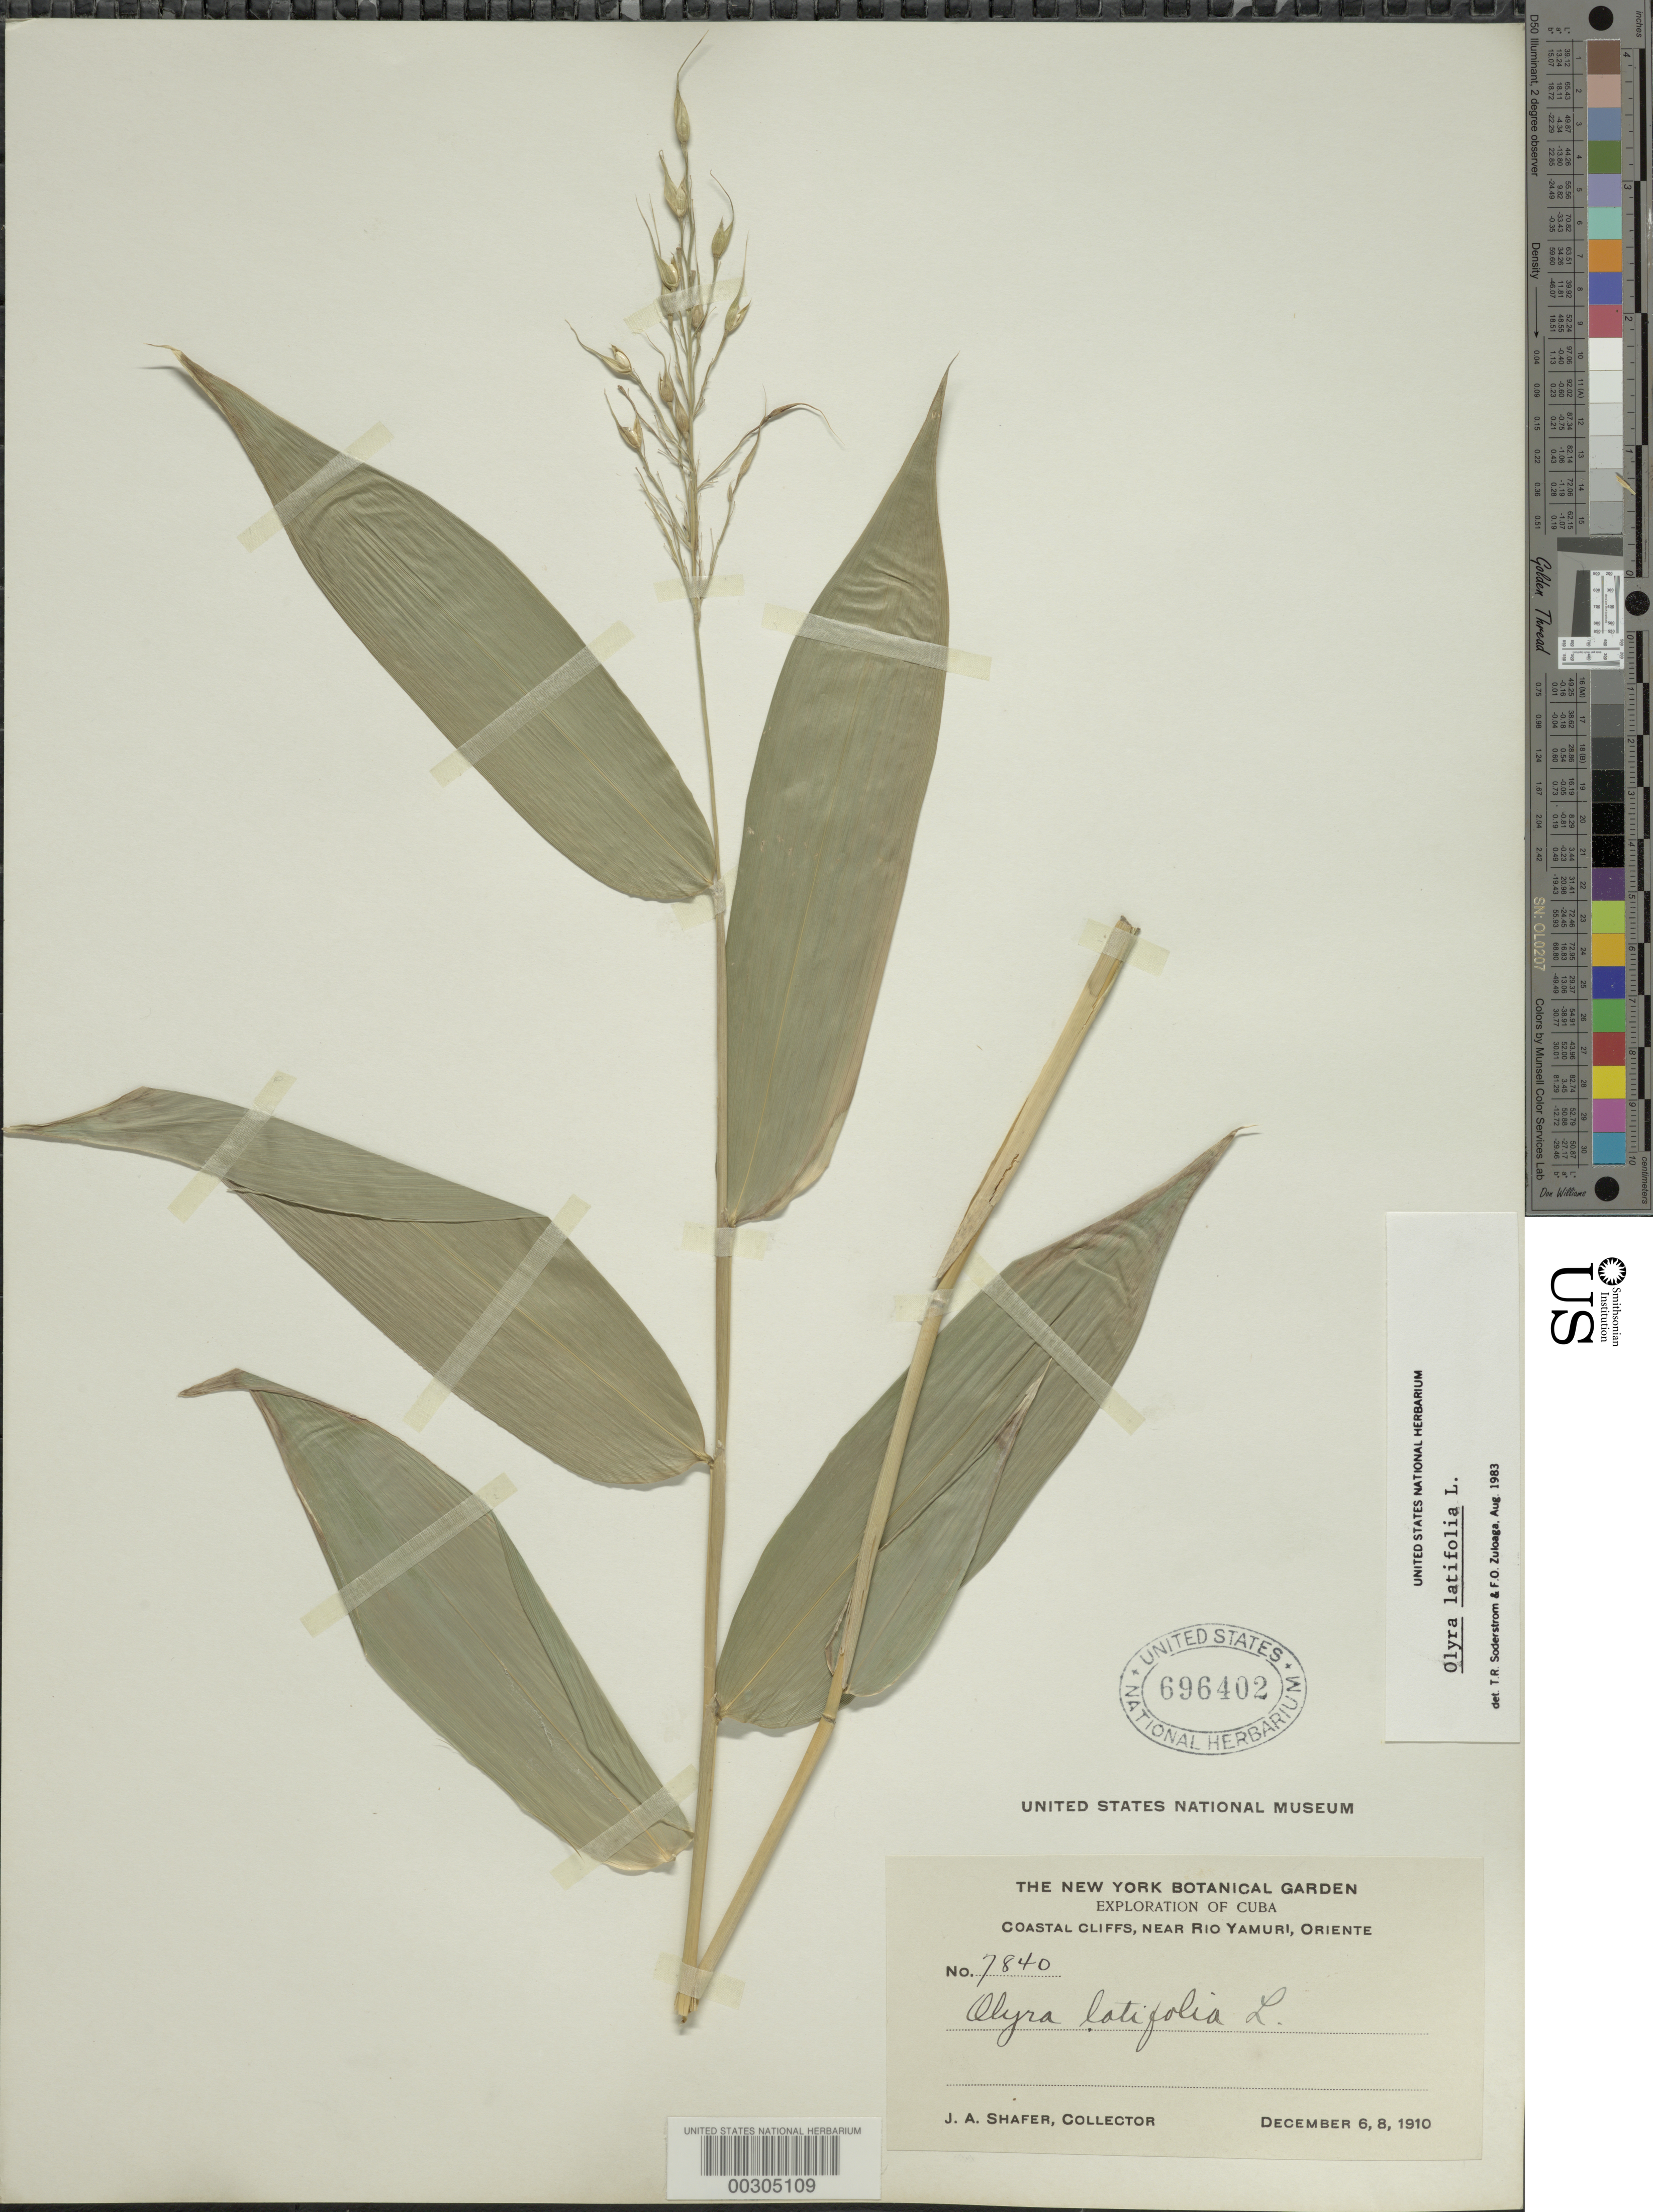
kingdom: Plantae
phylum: Tracheophyta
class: Liliopsida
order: Poales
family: Poaceae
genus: Olyra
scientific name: Olyra latifolia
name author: L.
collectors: J. A. Shafer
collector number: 7840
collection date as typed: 06 Dec 1910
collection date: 1910-12-06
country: Cuba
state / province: Oriente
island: Greater Antilles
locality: Rio yamuri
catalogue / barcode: US 696402